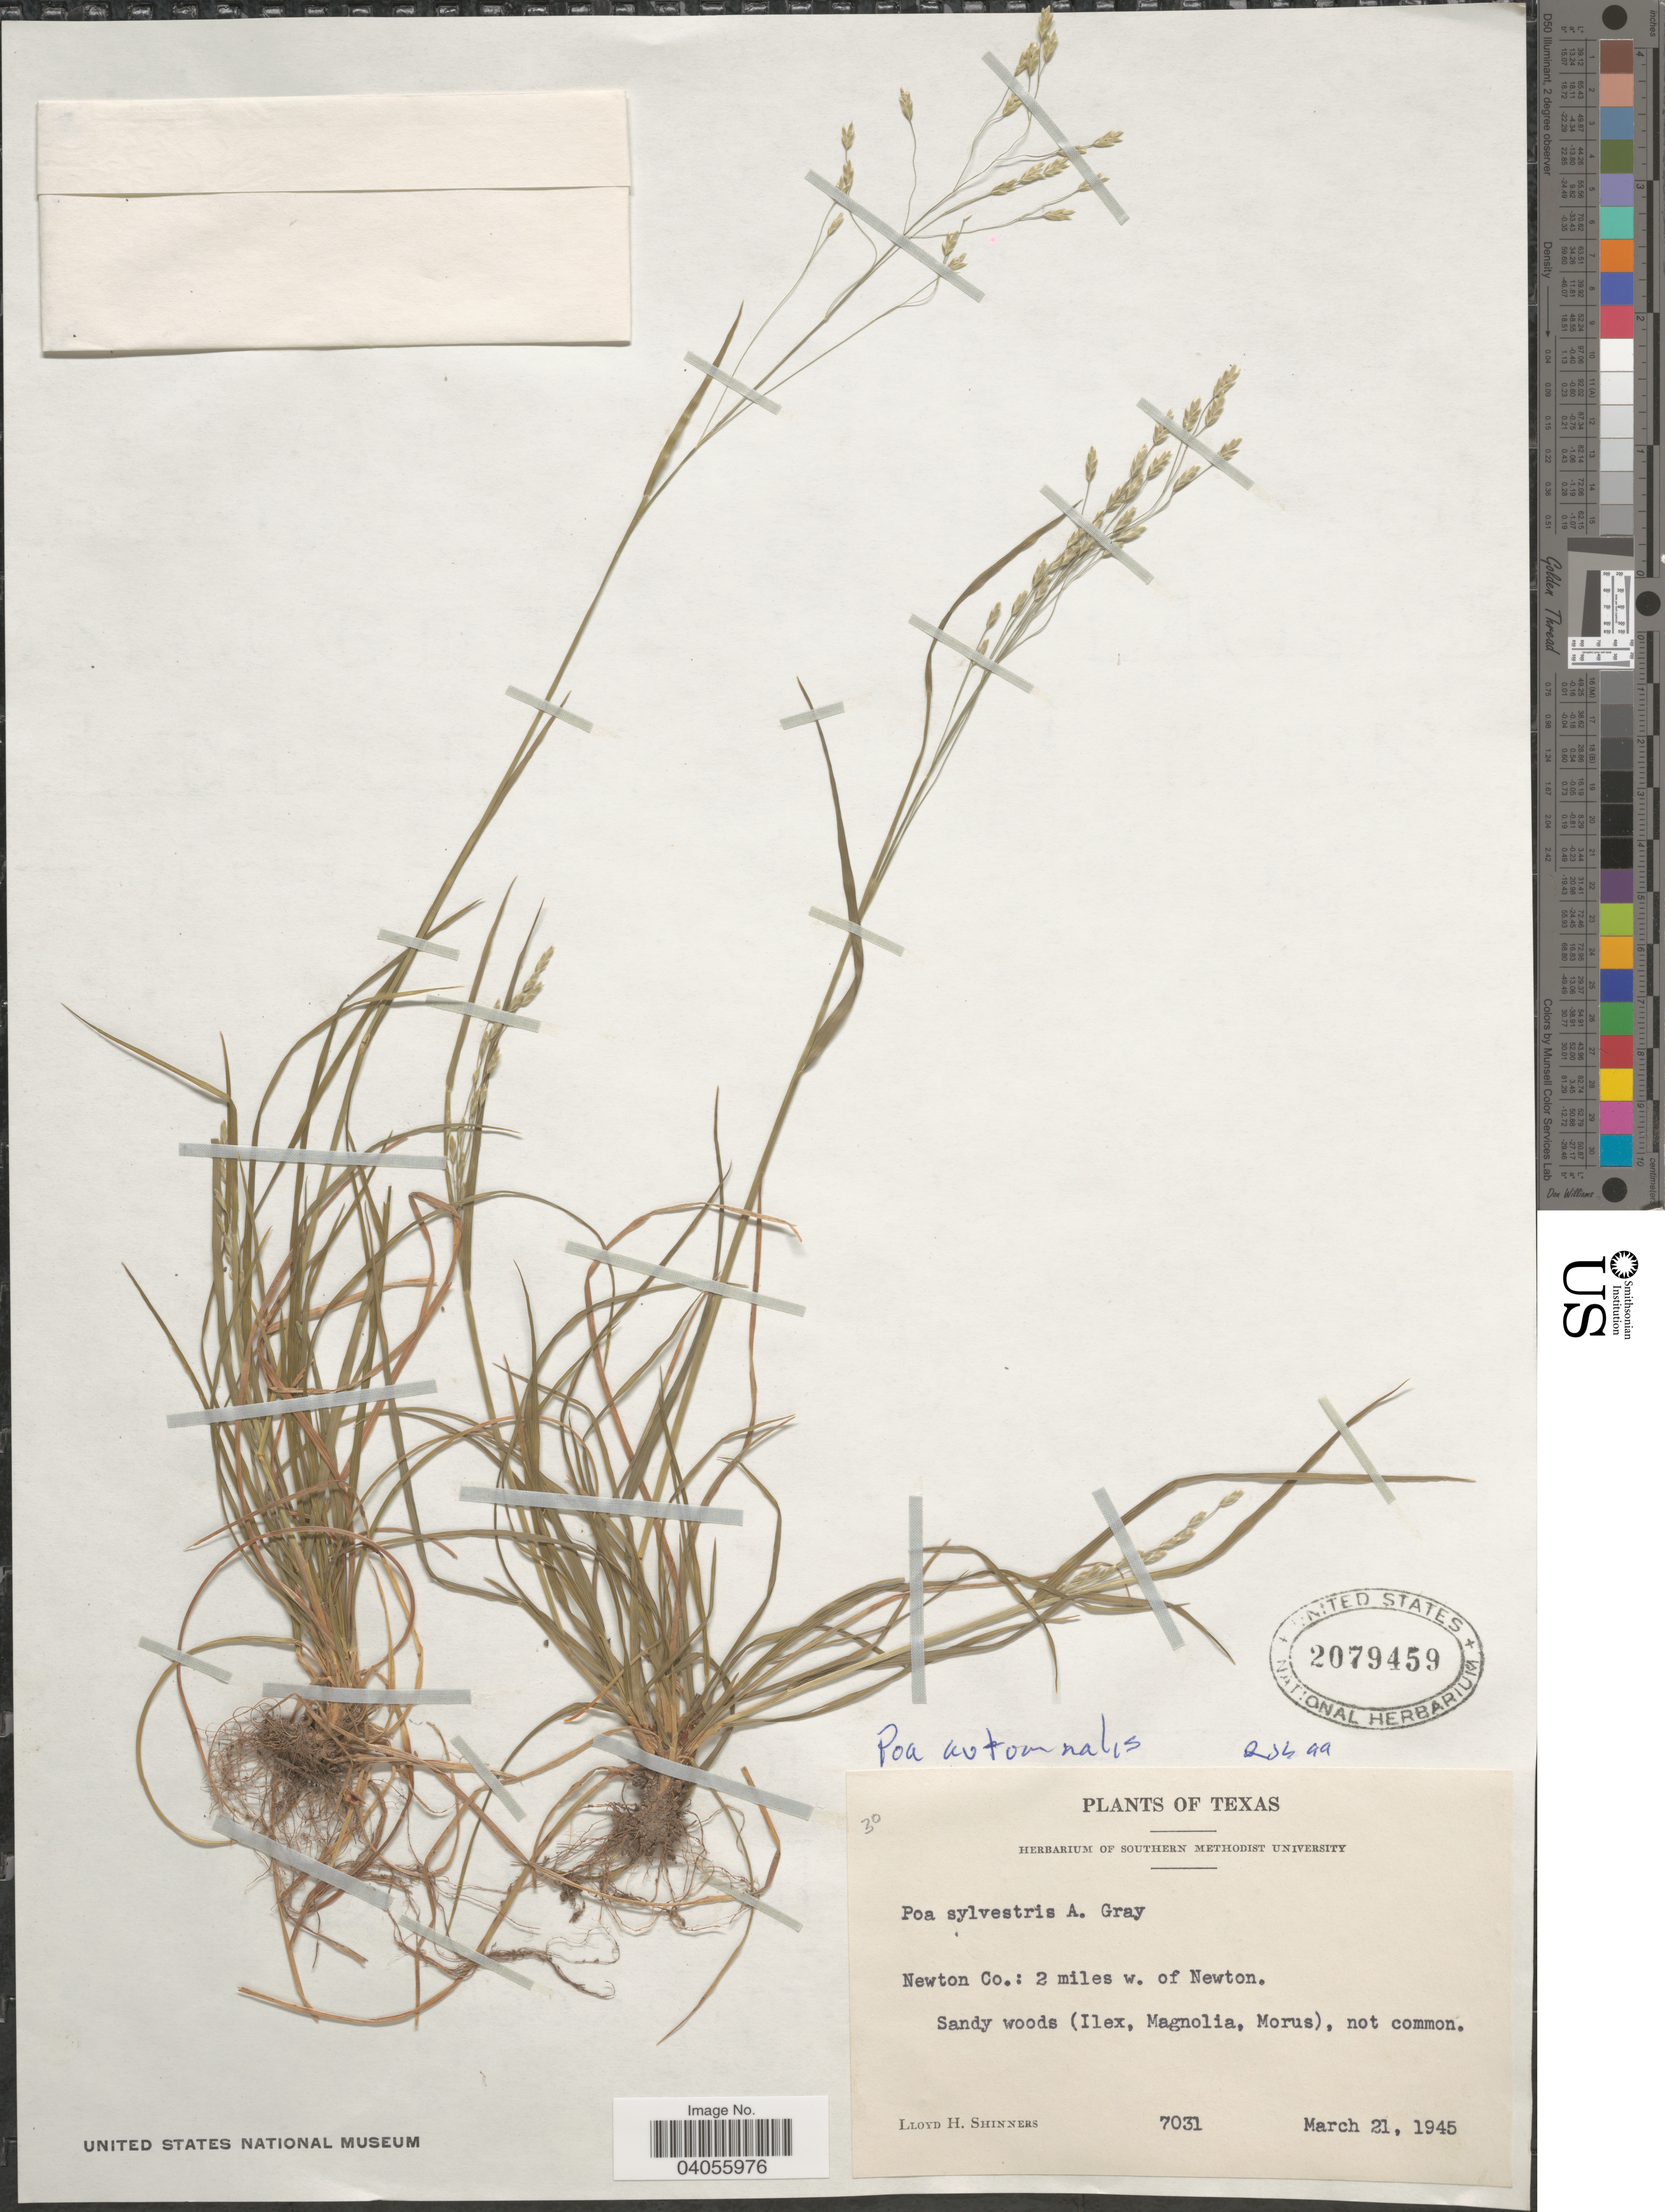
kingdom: Plantae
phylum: Tracheophyta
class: Liliopsida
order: Poales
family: Poaceae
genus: Poa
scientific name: Poa autumnalis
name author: Muhl. ex Elliott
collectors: L. H. Shinners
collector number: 7031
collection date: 1945-03-21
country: United States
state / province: Texas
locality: Newton Co.: 2 miles w. of Newton.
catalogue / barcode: US 2079459